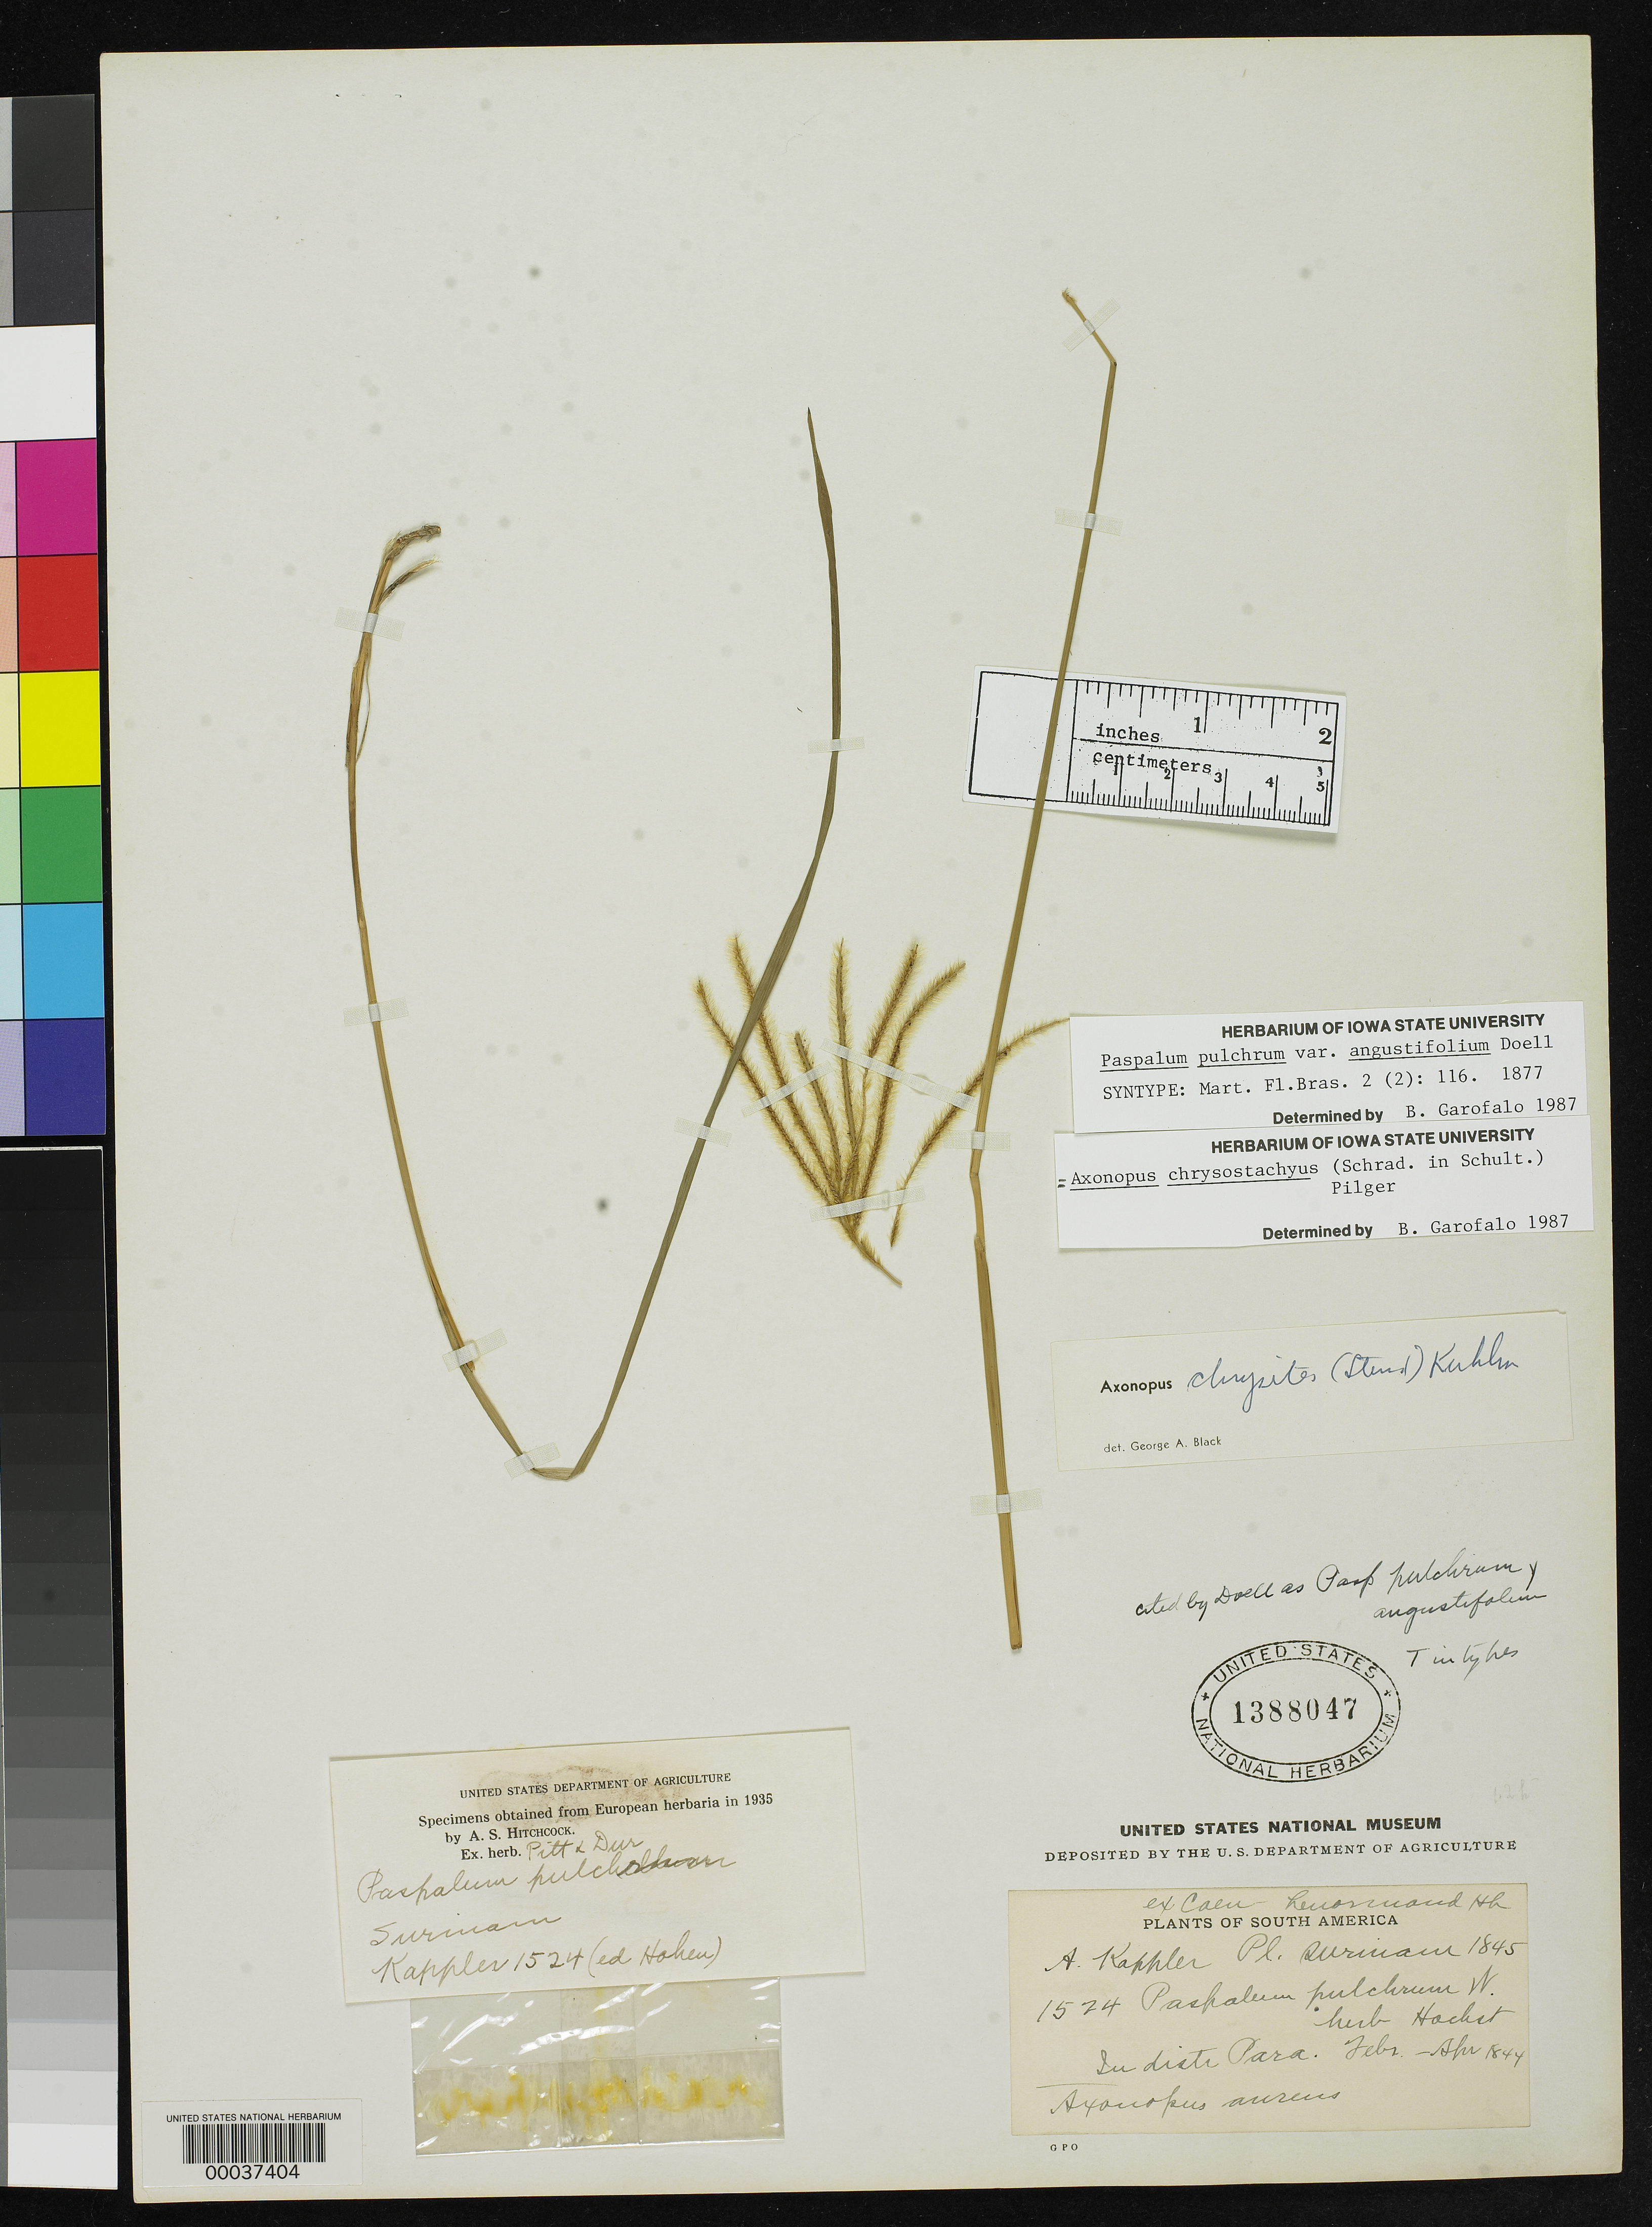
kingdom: Plantae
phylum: Tracheophyta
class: Liliopsida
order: Poales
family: Poaceae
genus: Paspalum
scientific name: Paspalum pulchrum var. angustifolium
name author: Döll in Mart.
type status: Syntype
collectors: A. Kappler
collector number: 1524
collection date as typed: Feb 1844 to -- Apr 1844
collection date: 1844-02/1844-04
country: Suriname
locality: Parae.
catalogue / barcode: US 1388047